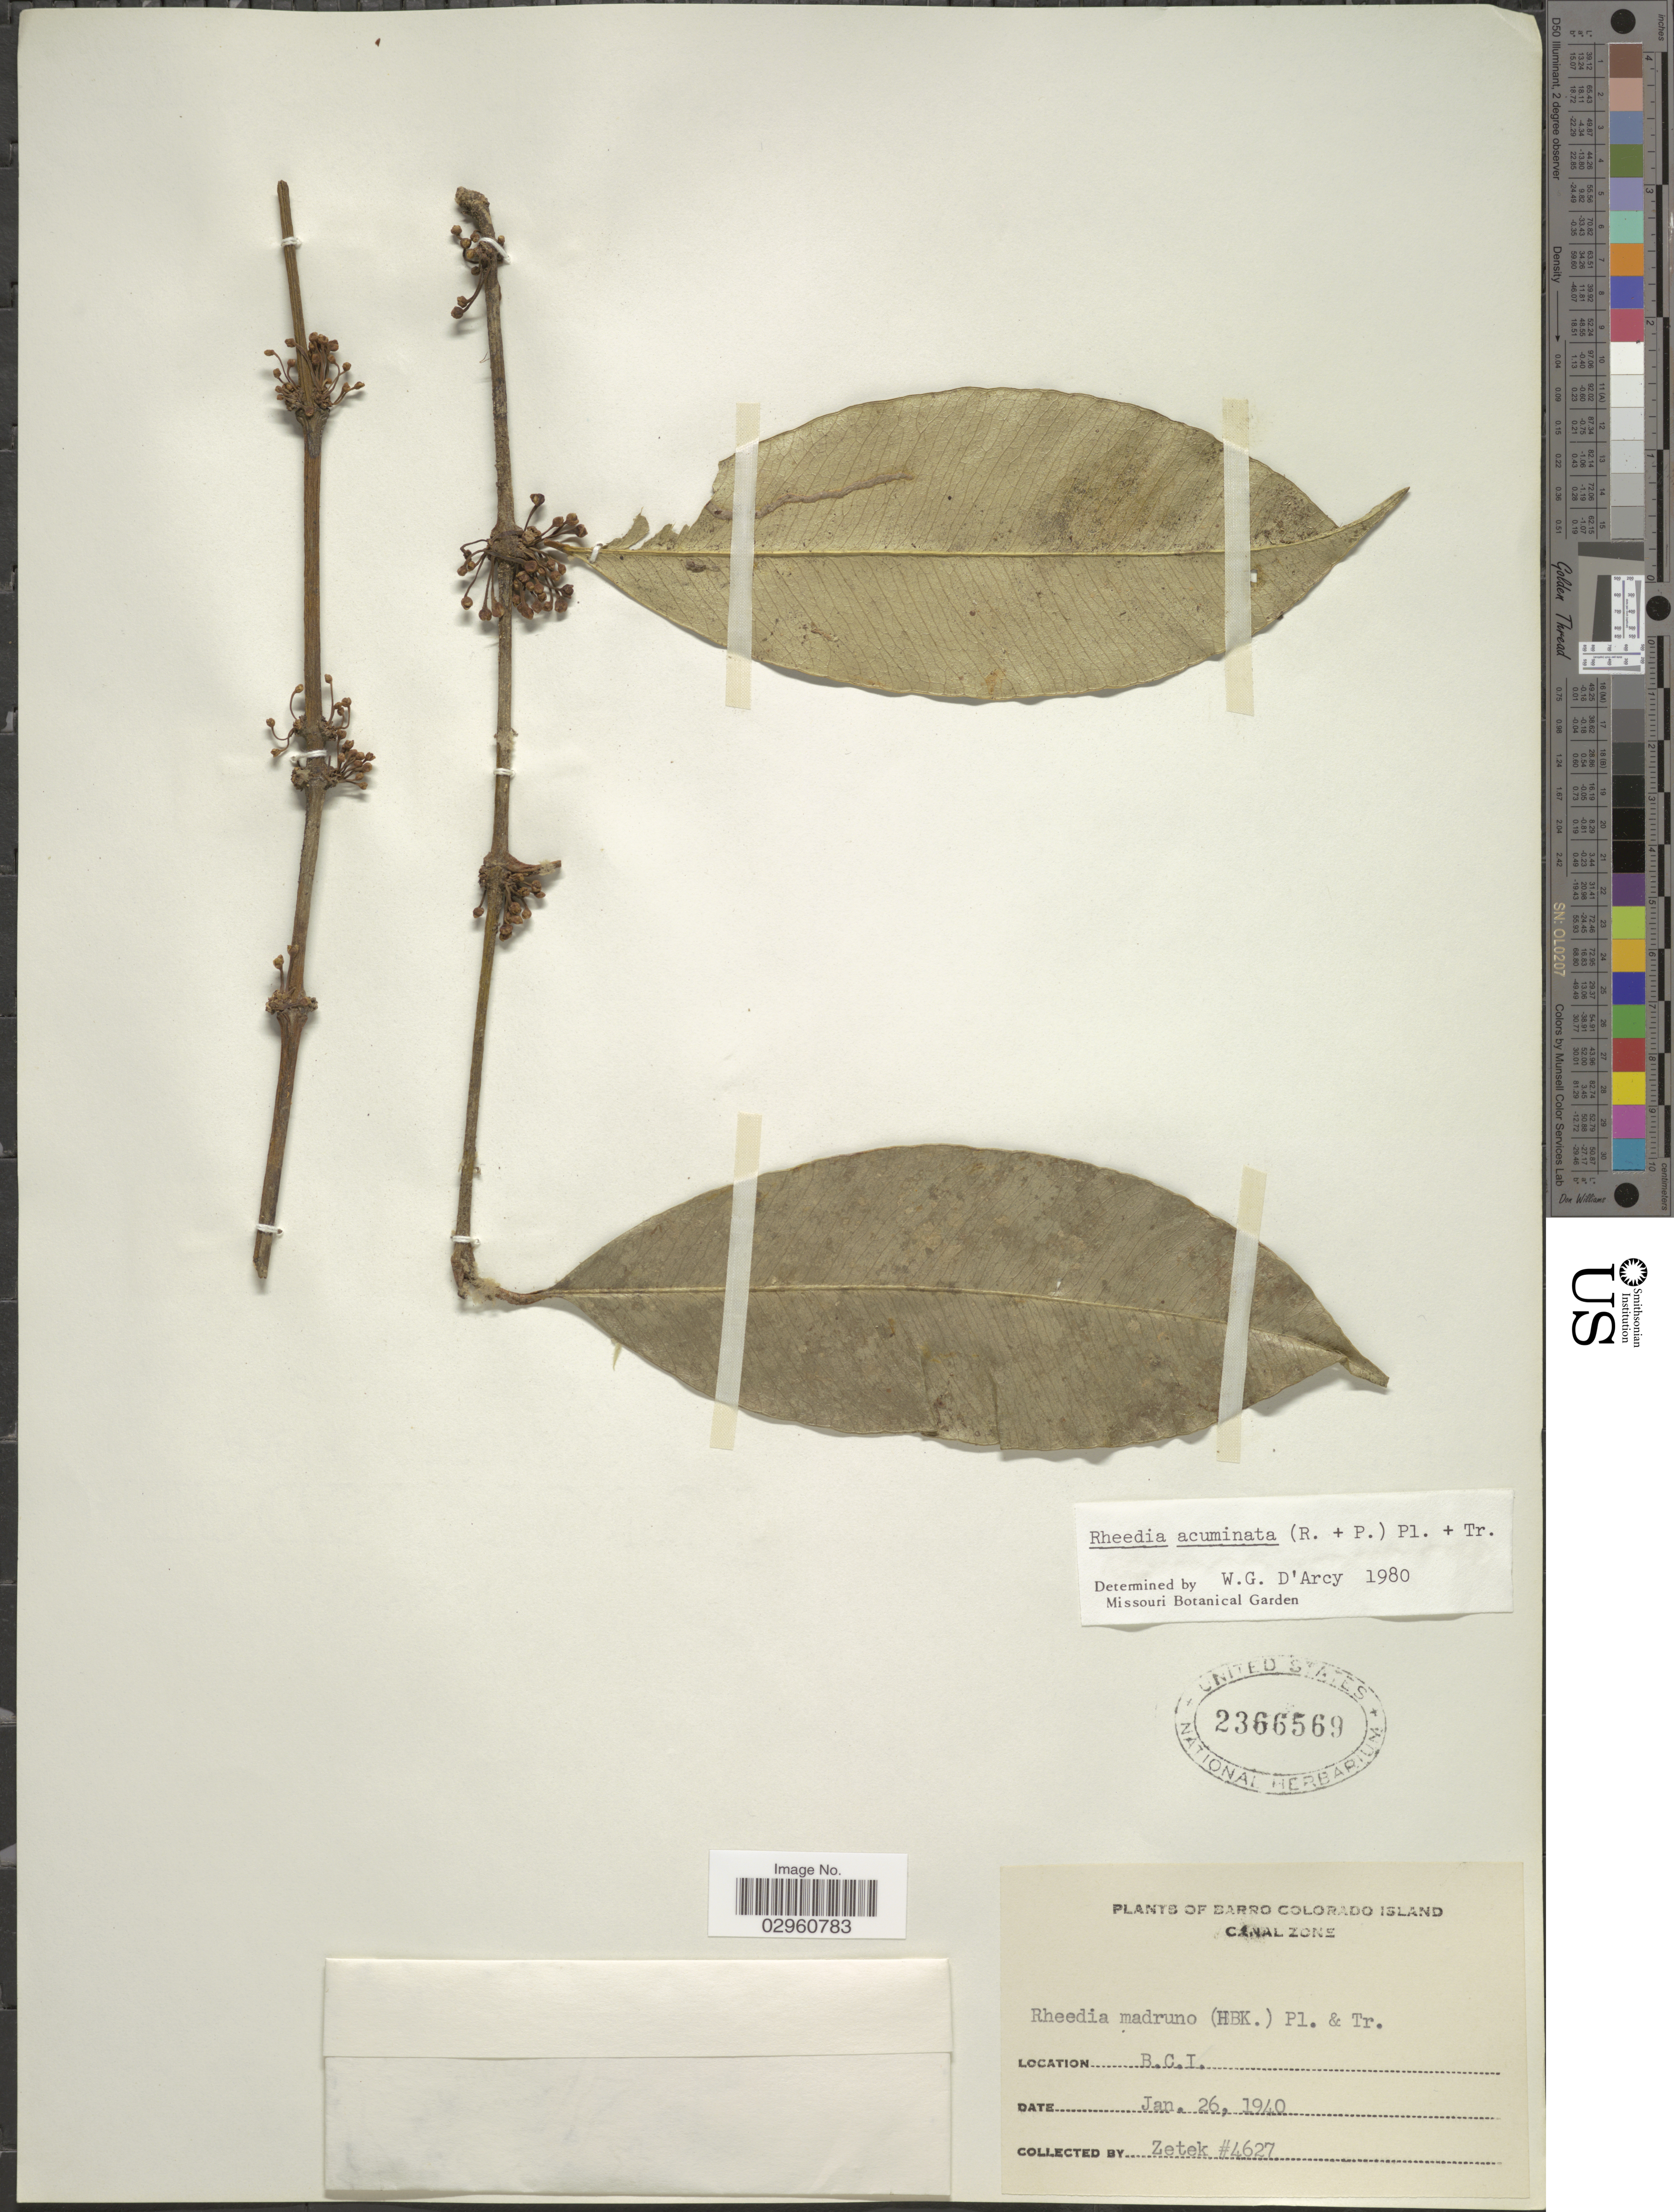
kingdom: Plantae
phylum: Tracheophyta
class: Magnoliopsida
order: Malpighiales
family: Clusiaceae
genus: Garcinia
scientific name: Garcinia madruno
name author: (Kunth) Hammel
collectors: -. Zetek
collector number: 4627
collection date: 1940-01-26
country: Panama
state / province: Panamá Oeste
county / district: Canal Zone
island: Barro Colorado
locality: Barro Colorado Island. Canal Zone. B.C.I.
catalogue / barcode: US 2366569